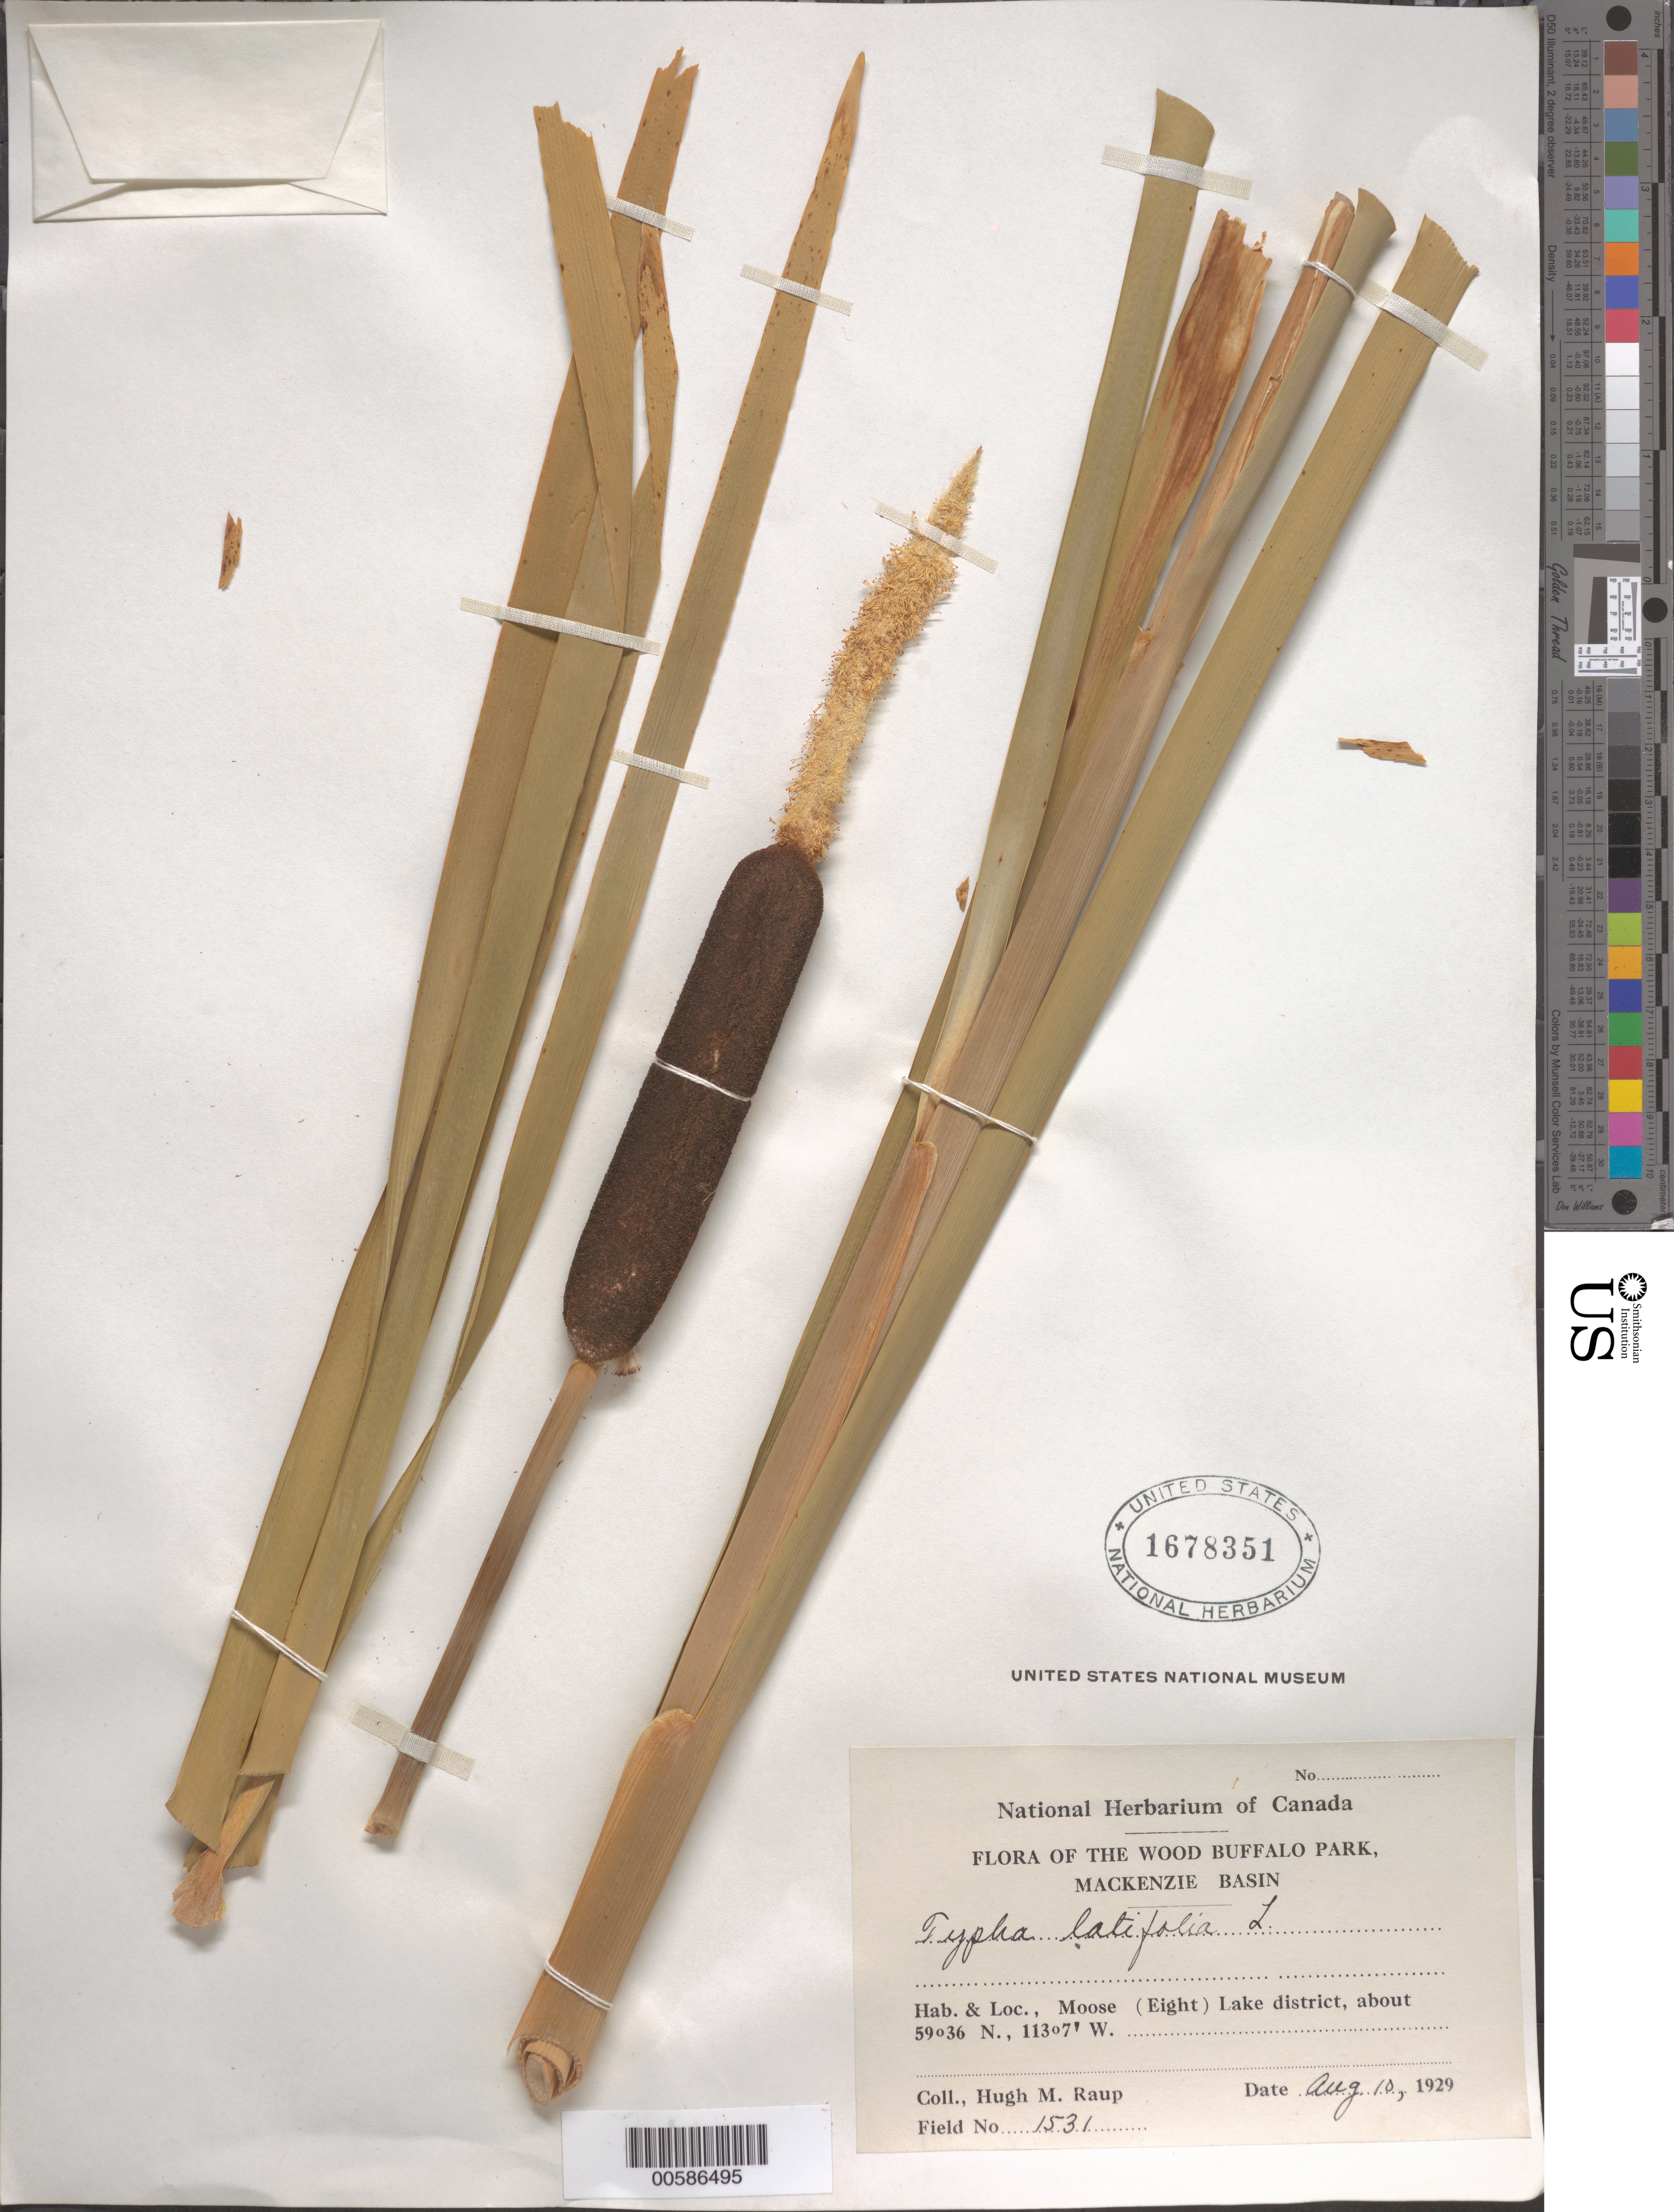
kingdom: Plantae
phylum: Tracheophyta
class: Liliopsida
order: Poales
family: Typhaceae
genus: Typha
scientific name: Typha latifolia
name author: L.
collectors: H. Raup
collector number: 1531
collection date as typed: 10 Aug 1929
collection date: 1929-08-10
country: Canada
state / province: Northwest Territories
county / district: Mackenzie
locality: Moose Lake Dist.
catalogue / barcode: US 1678351